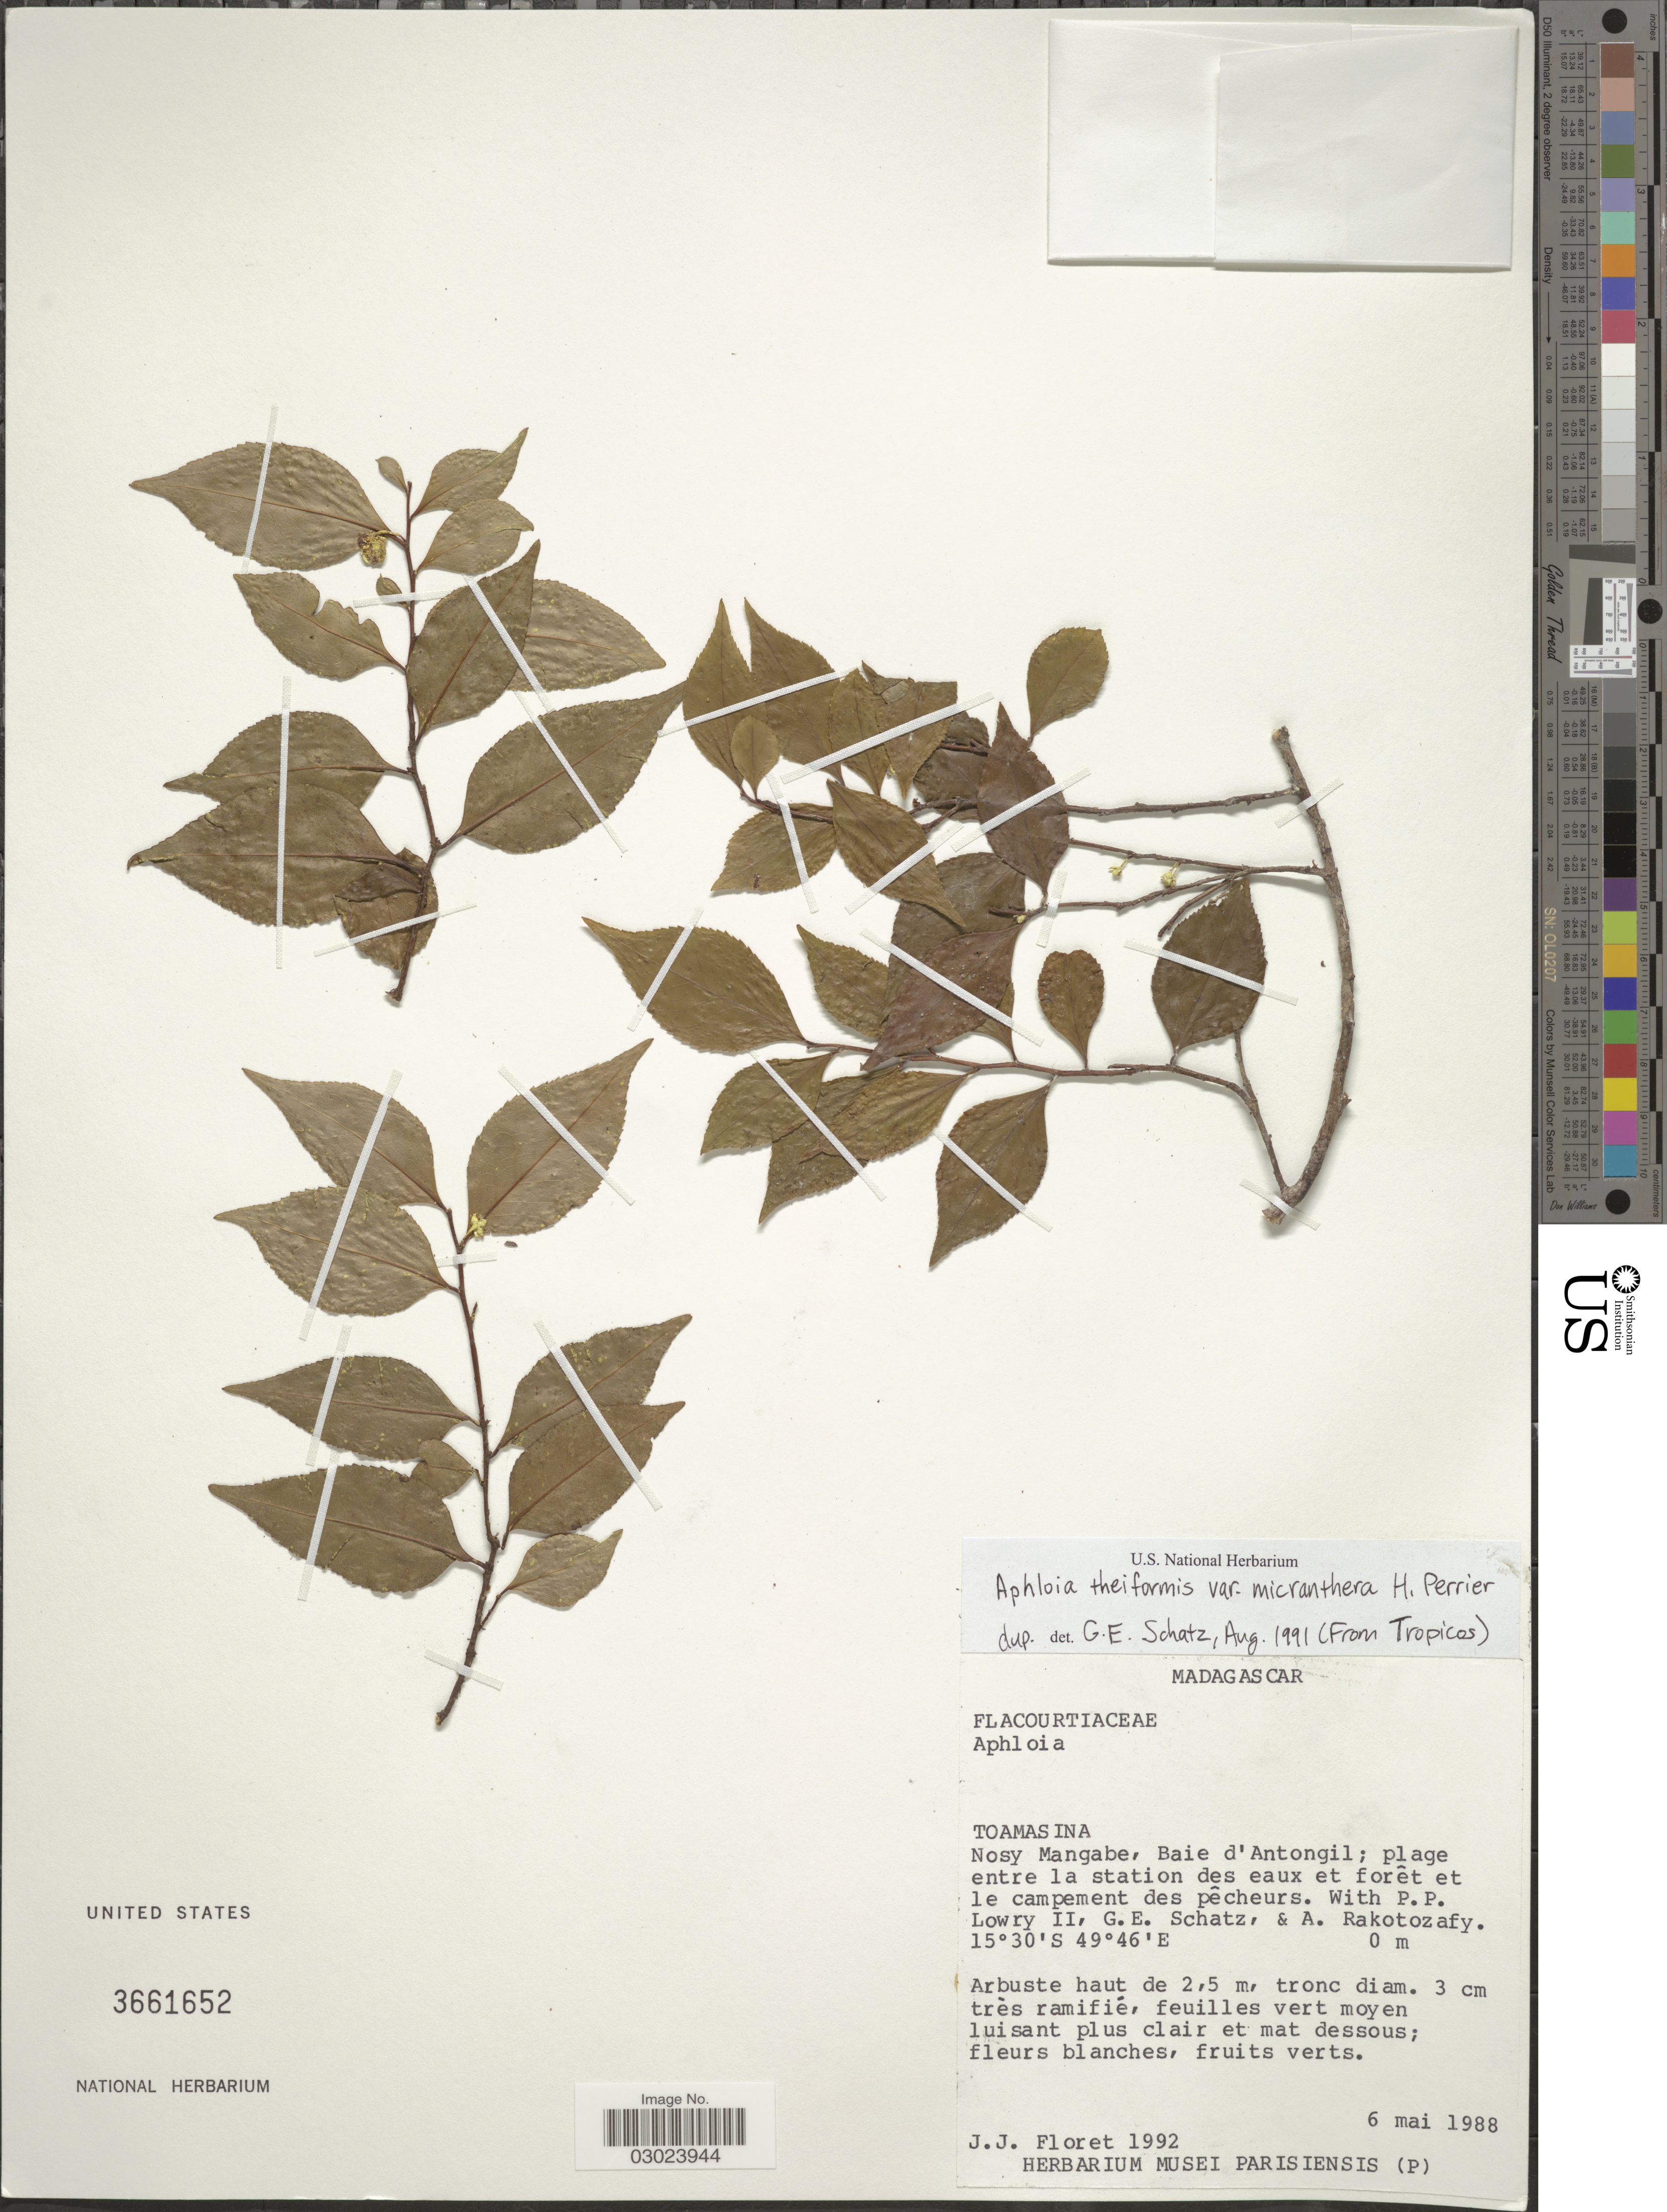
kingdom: Plantae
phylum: Tracheophyta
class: Magnoliopsida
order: Crossosomatales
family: Aphloiaceae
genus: Aphloia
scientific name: Aphloia theiformis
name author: (Vahl) Benn.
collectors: J. Floret, P. P. Lowry, G. Schatz & A. Rakotozafy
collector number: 1992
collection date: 1988-05-06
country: Madagascar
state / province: Analanjirofo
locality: Nosy Mangabe, Baie d'Antongil; plage entre la station des eaux et forêt et le campement des pêcheurs.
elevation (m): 0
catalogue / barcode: US 3661652